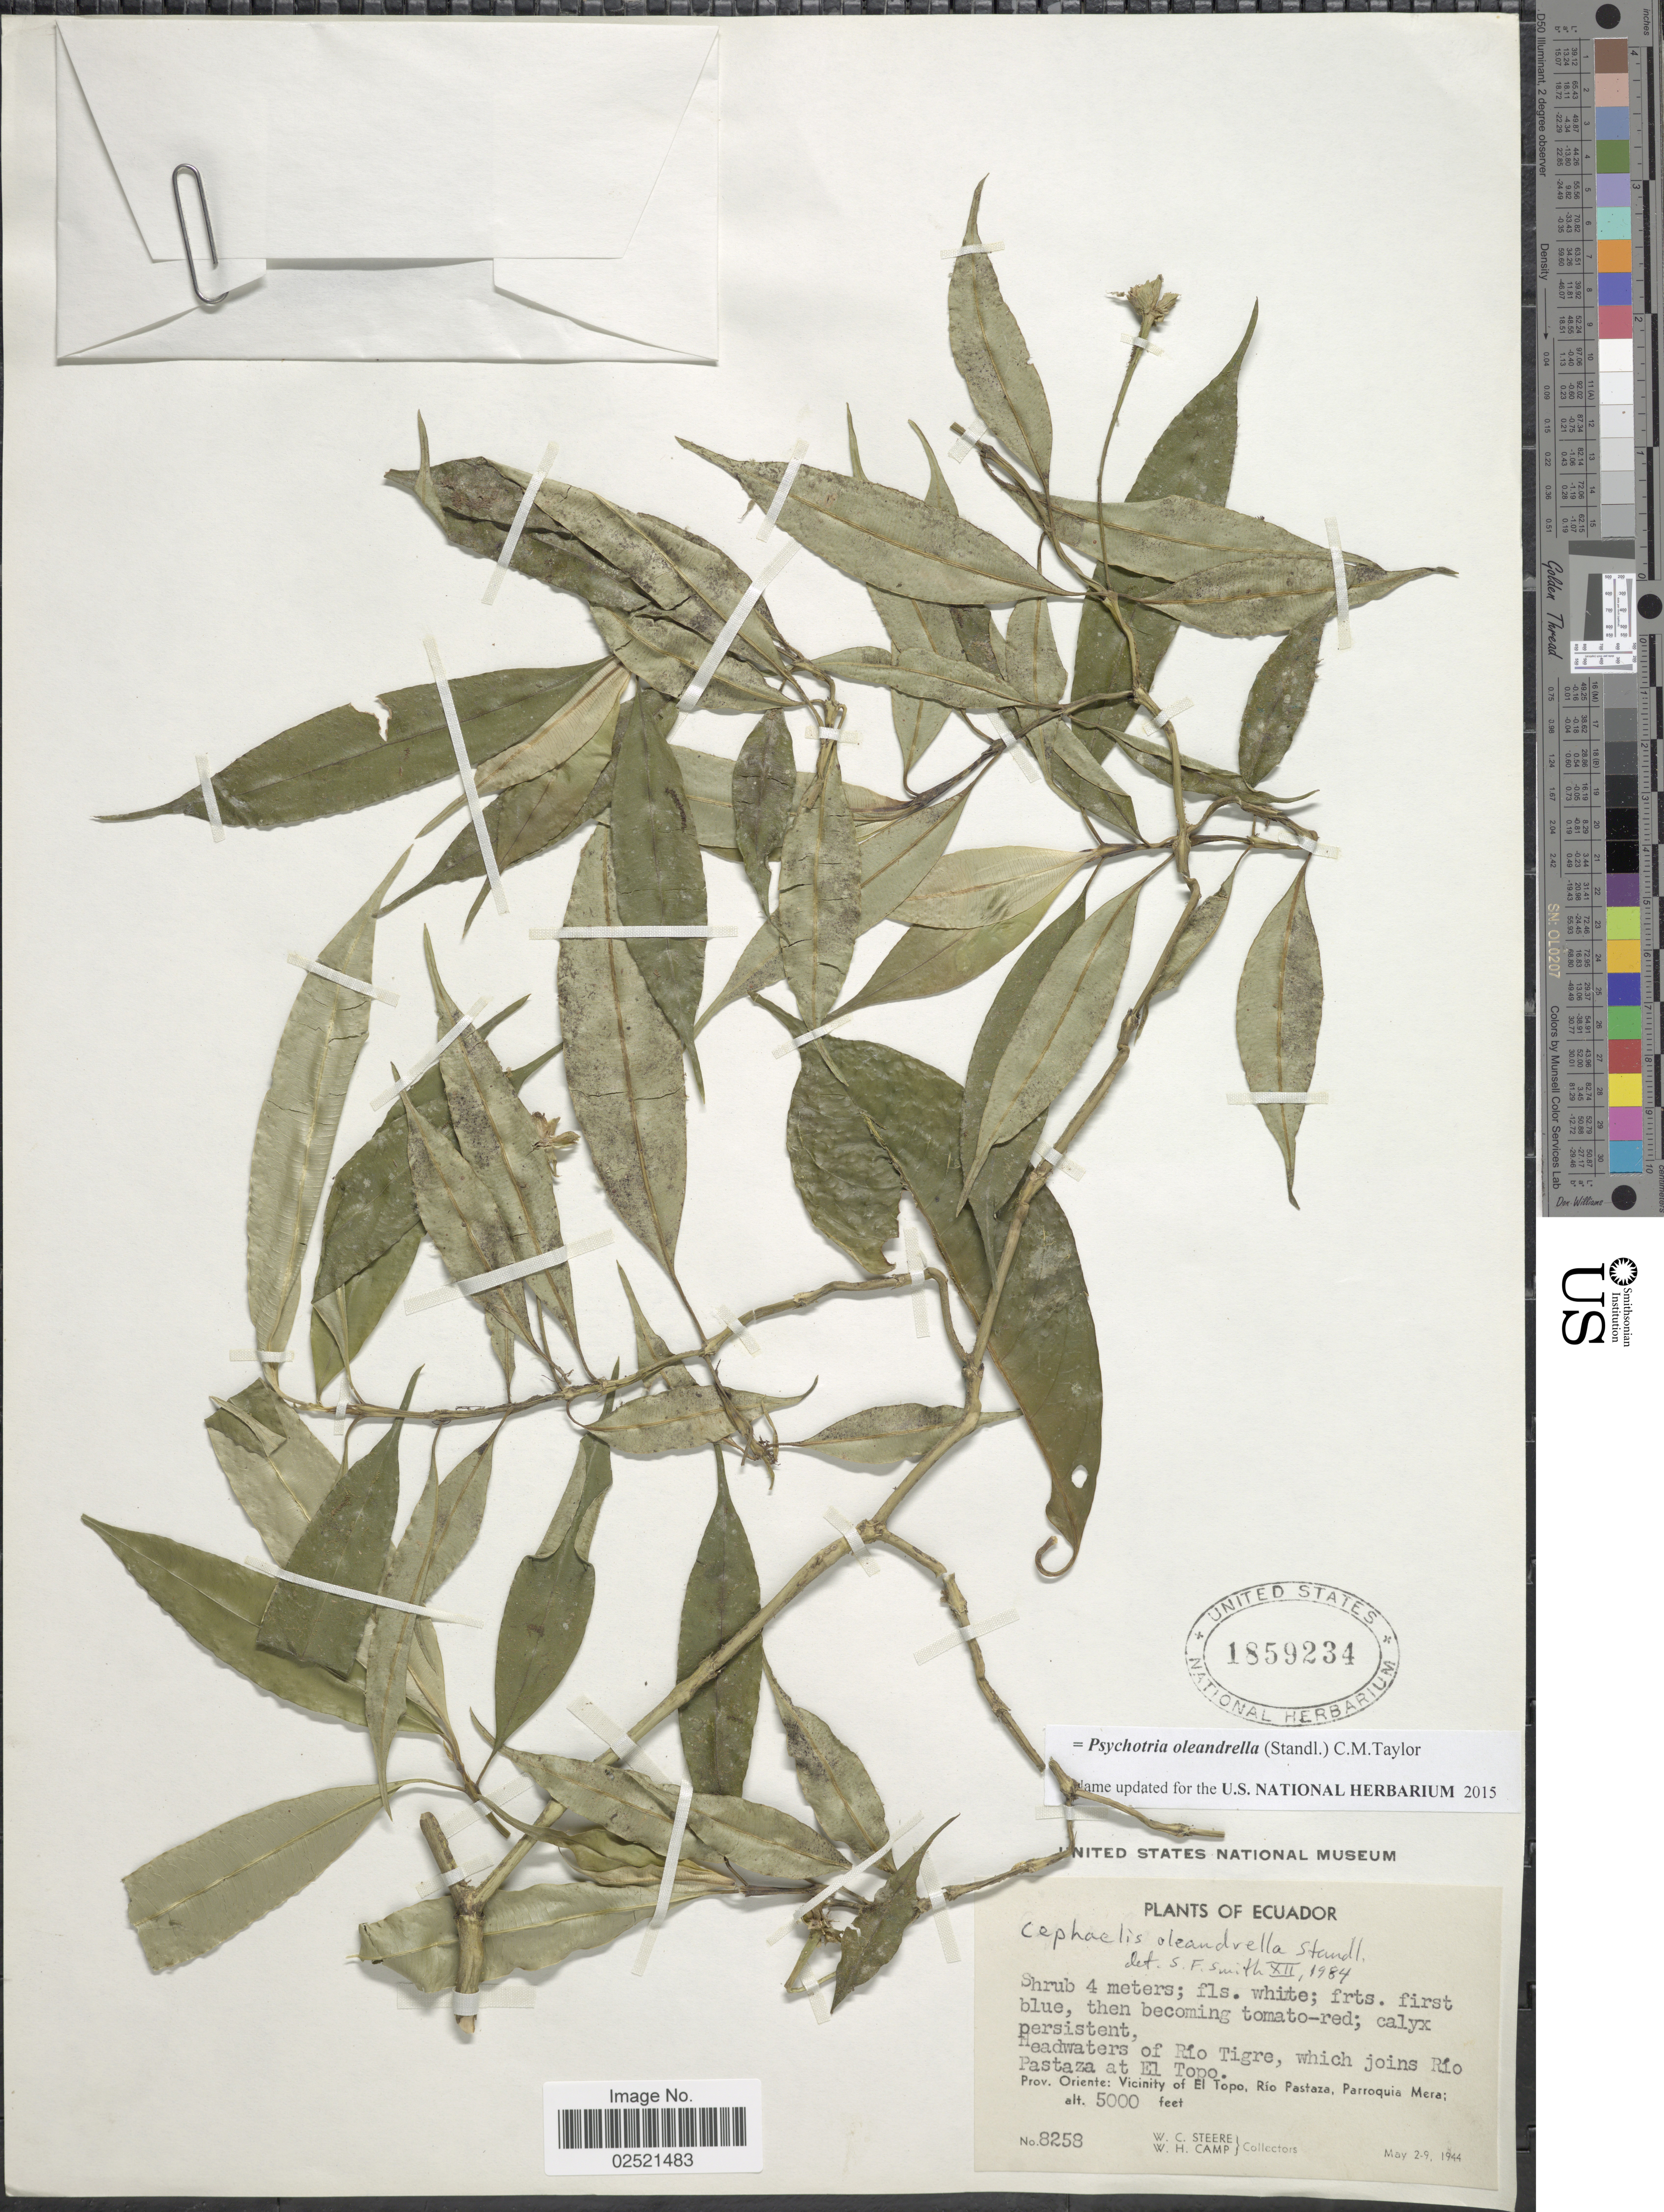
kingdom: Plantae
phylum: Tracheophyta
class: Magnoliopsida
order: Gentianales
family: Rubiaceae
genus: Psychotria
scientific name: Psychotria oleandrella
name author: (Standl.) C.M. Taylor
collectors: W. C. Steere & W. H. Camp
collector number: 8258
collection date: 1944-05-02/1944-05-09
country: Cuba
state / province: Oriente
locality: Vicinity of El Topo, Rio Pastaza, Parroquia Mera, Headwaters of Rio Tigre, which joins Rio Pastaza at El Topo.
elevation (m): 1524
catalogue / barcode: US 1859234